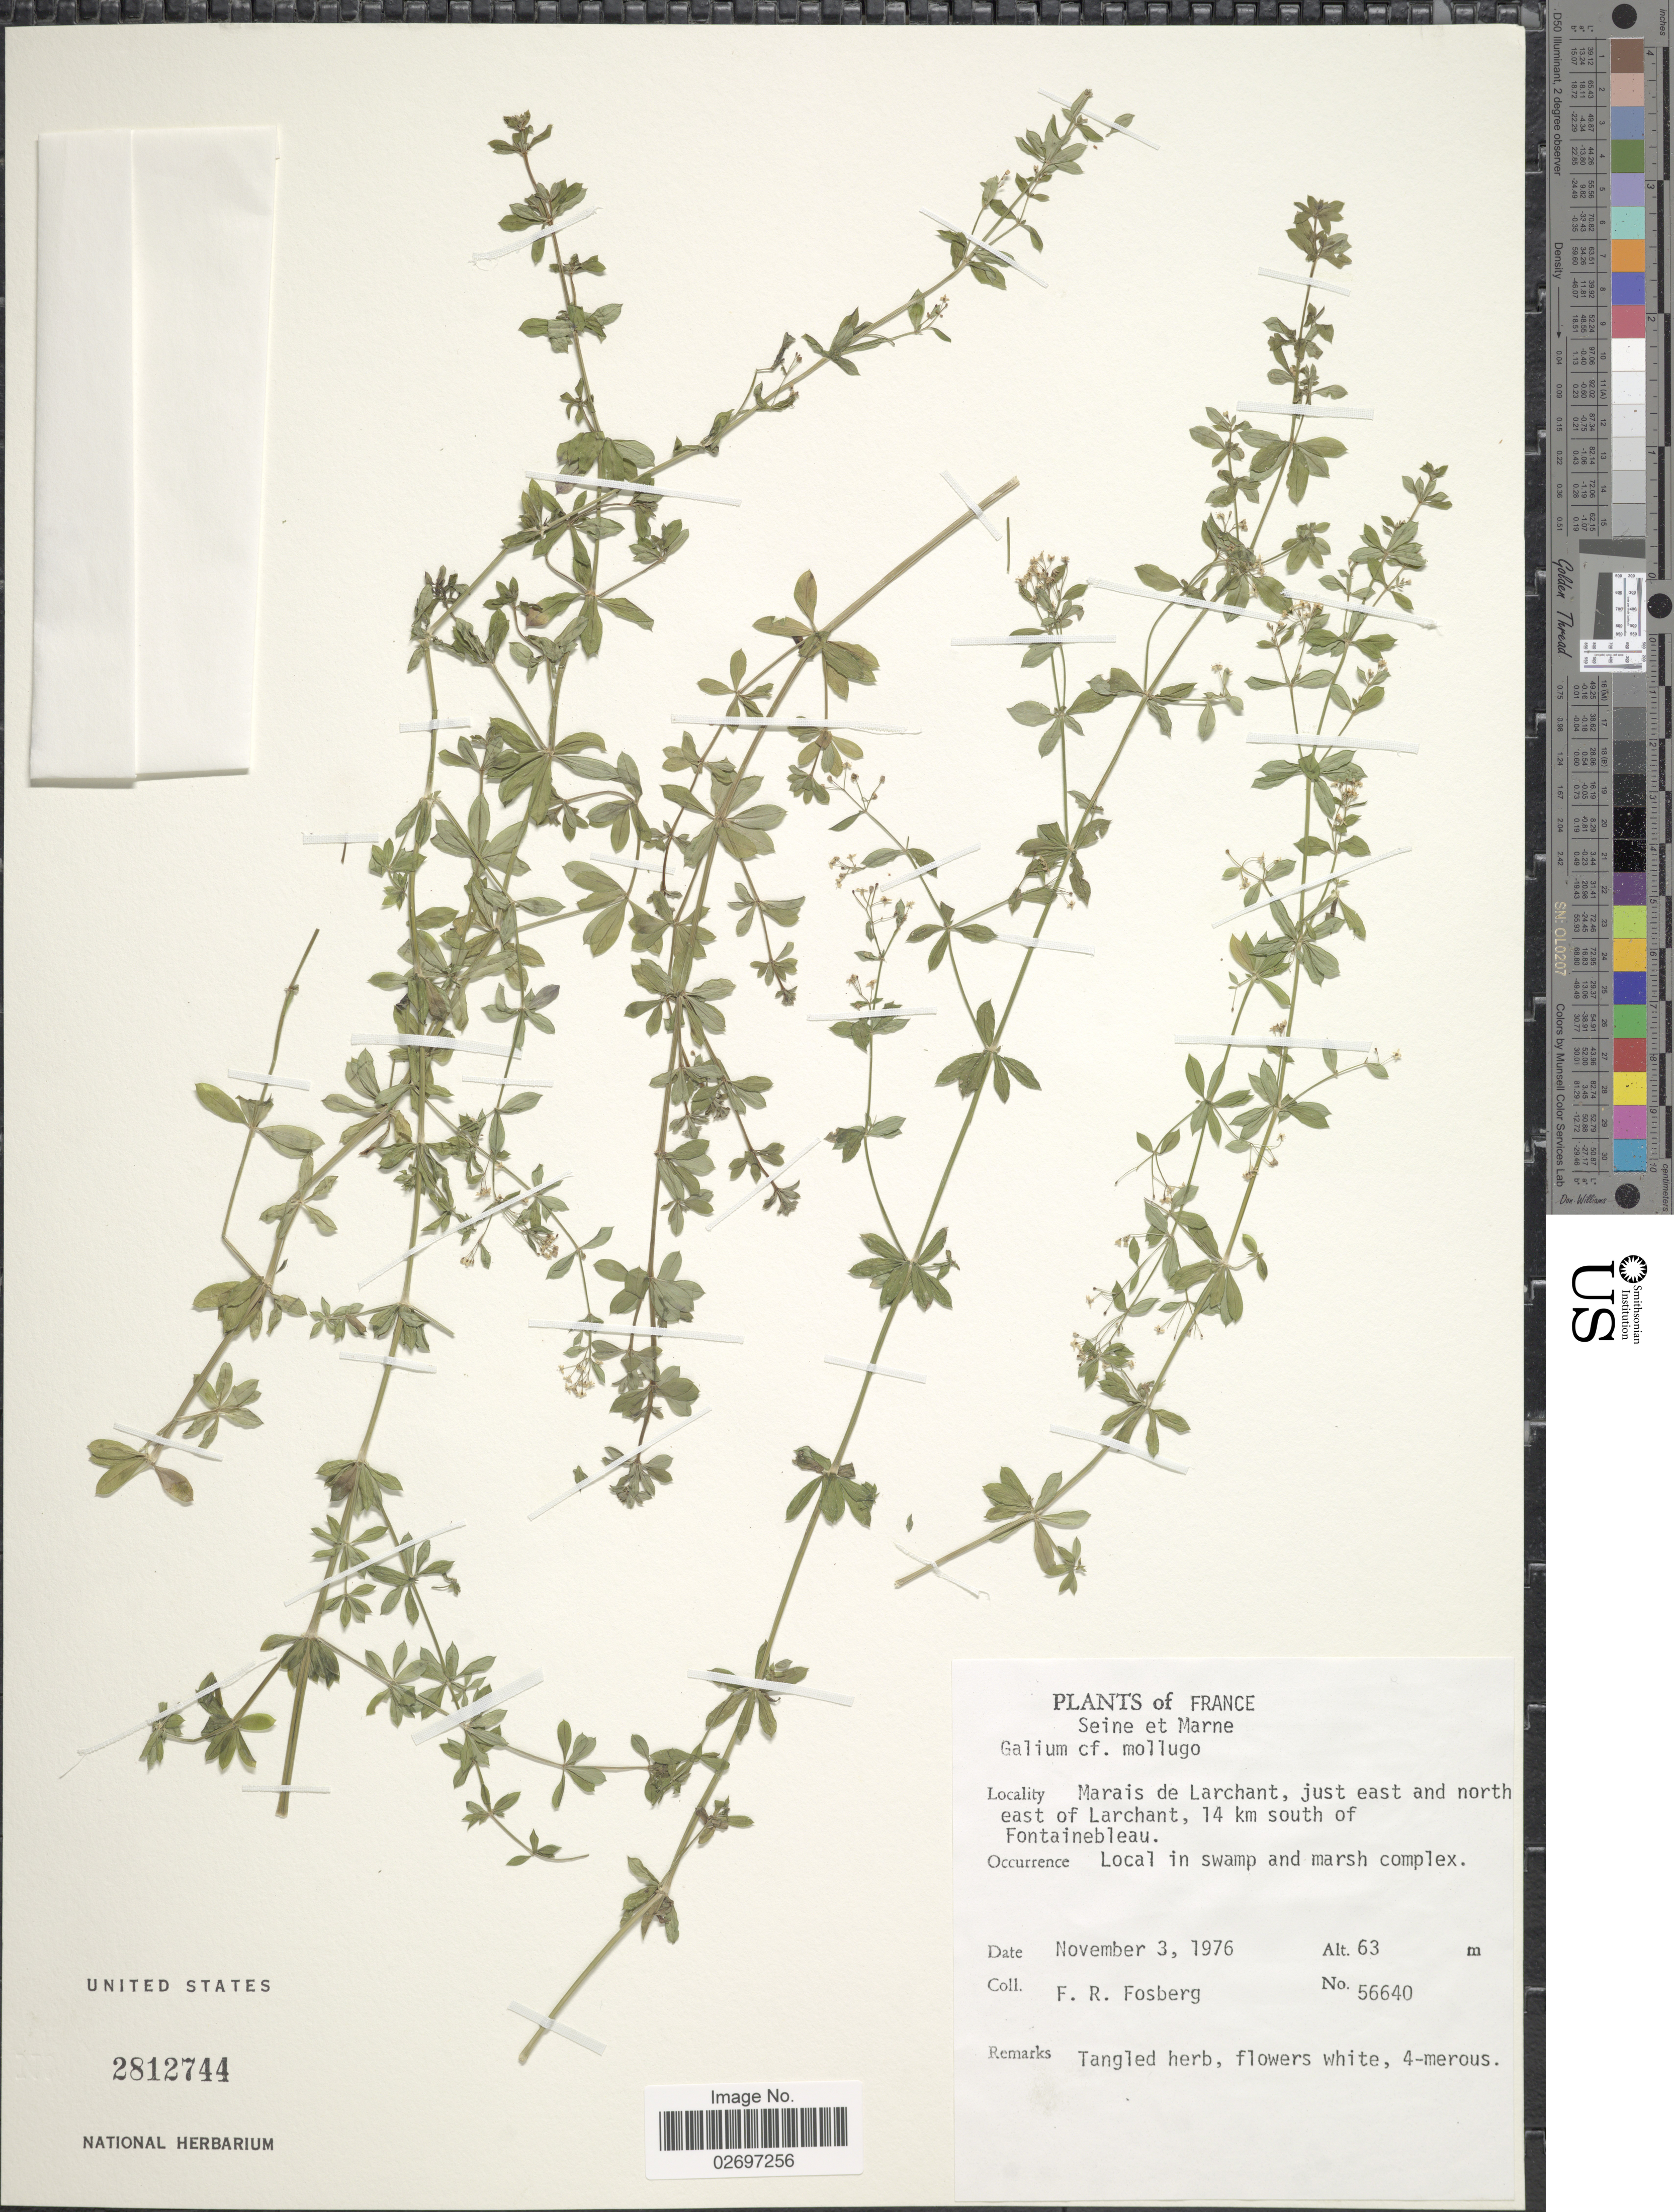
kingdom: Plantae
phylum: Tracheophyta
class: Magnoliopsida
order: Gentianales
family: Rubiaceae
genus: Galium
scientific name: Galium mollugo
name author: L.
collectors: F. R. Fosberg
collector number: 56640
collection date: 1976-11-03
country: France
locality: Seine et Marne. Marais de Larchant, just east and northeast of Larchant, 14 km south of Fontainebleau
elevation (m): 63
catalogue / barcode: US 2812744